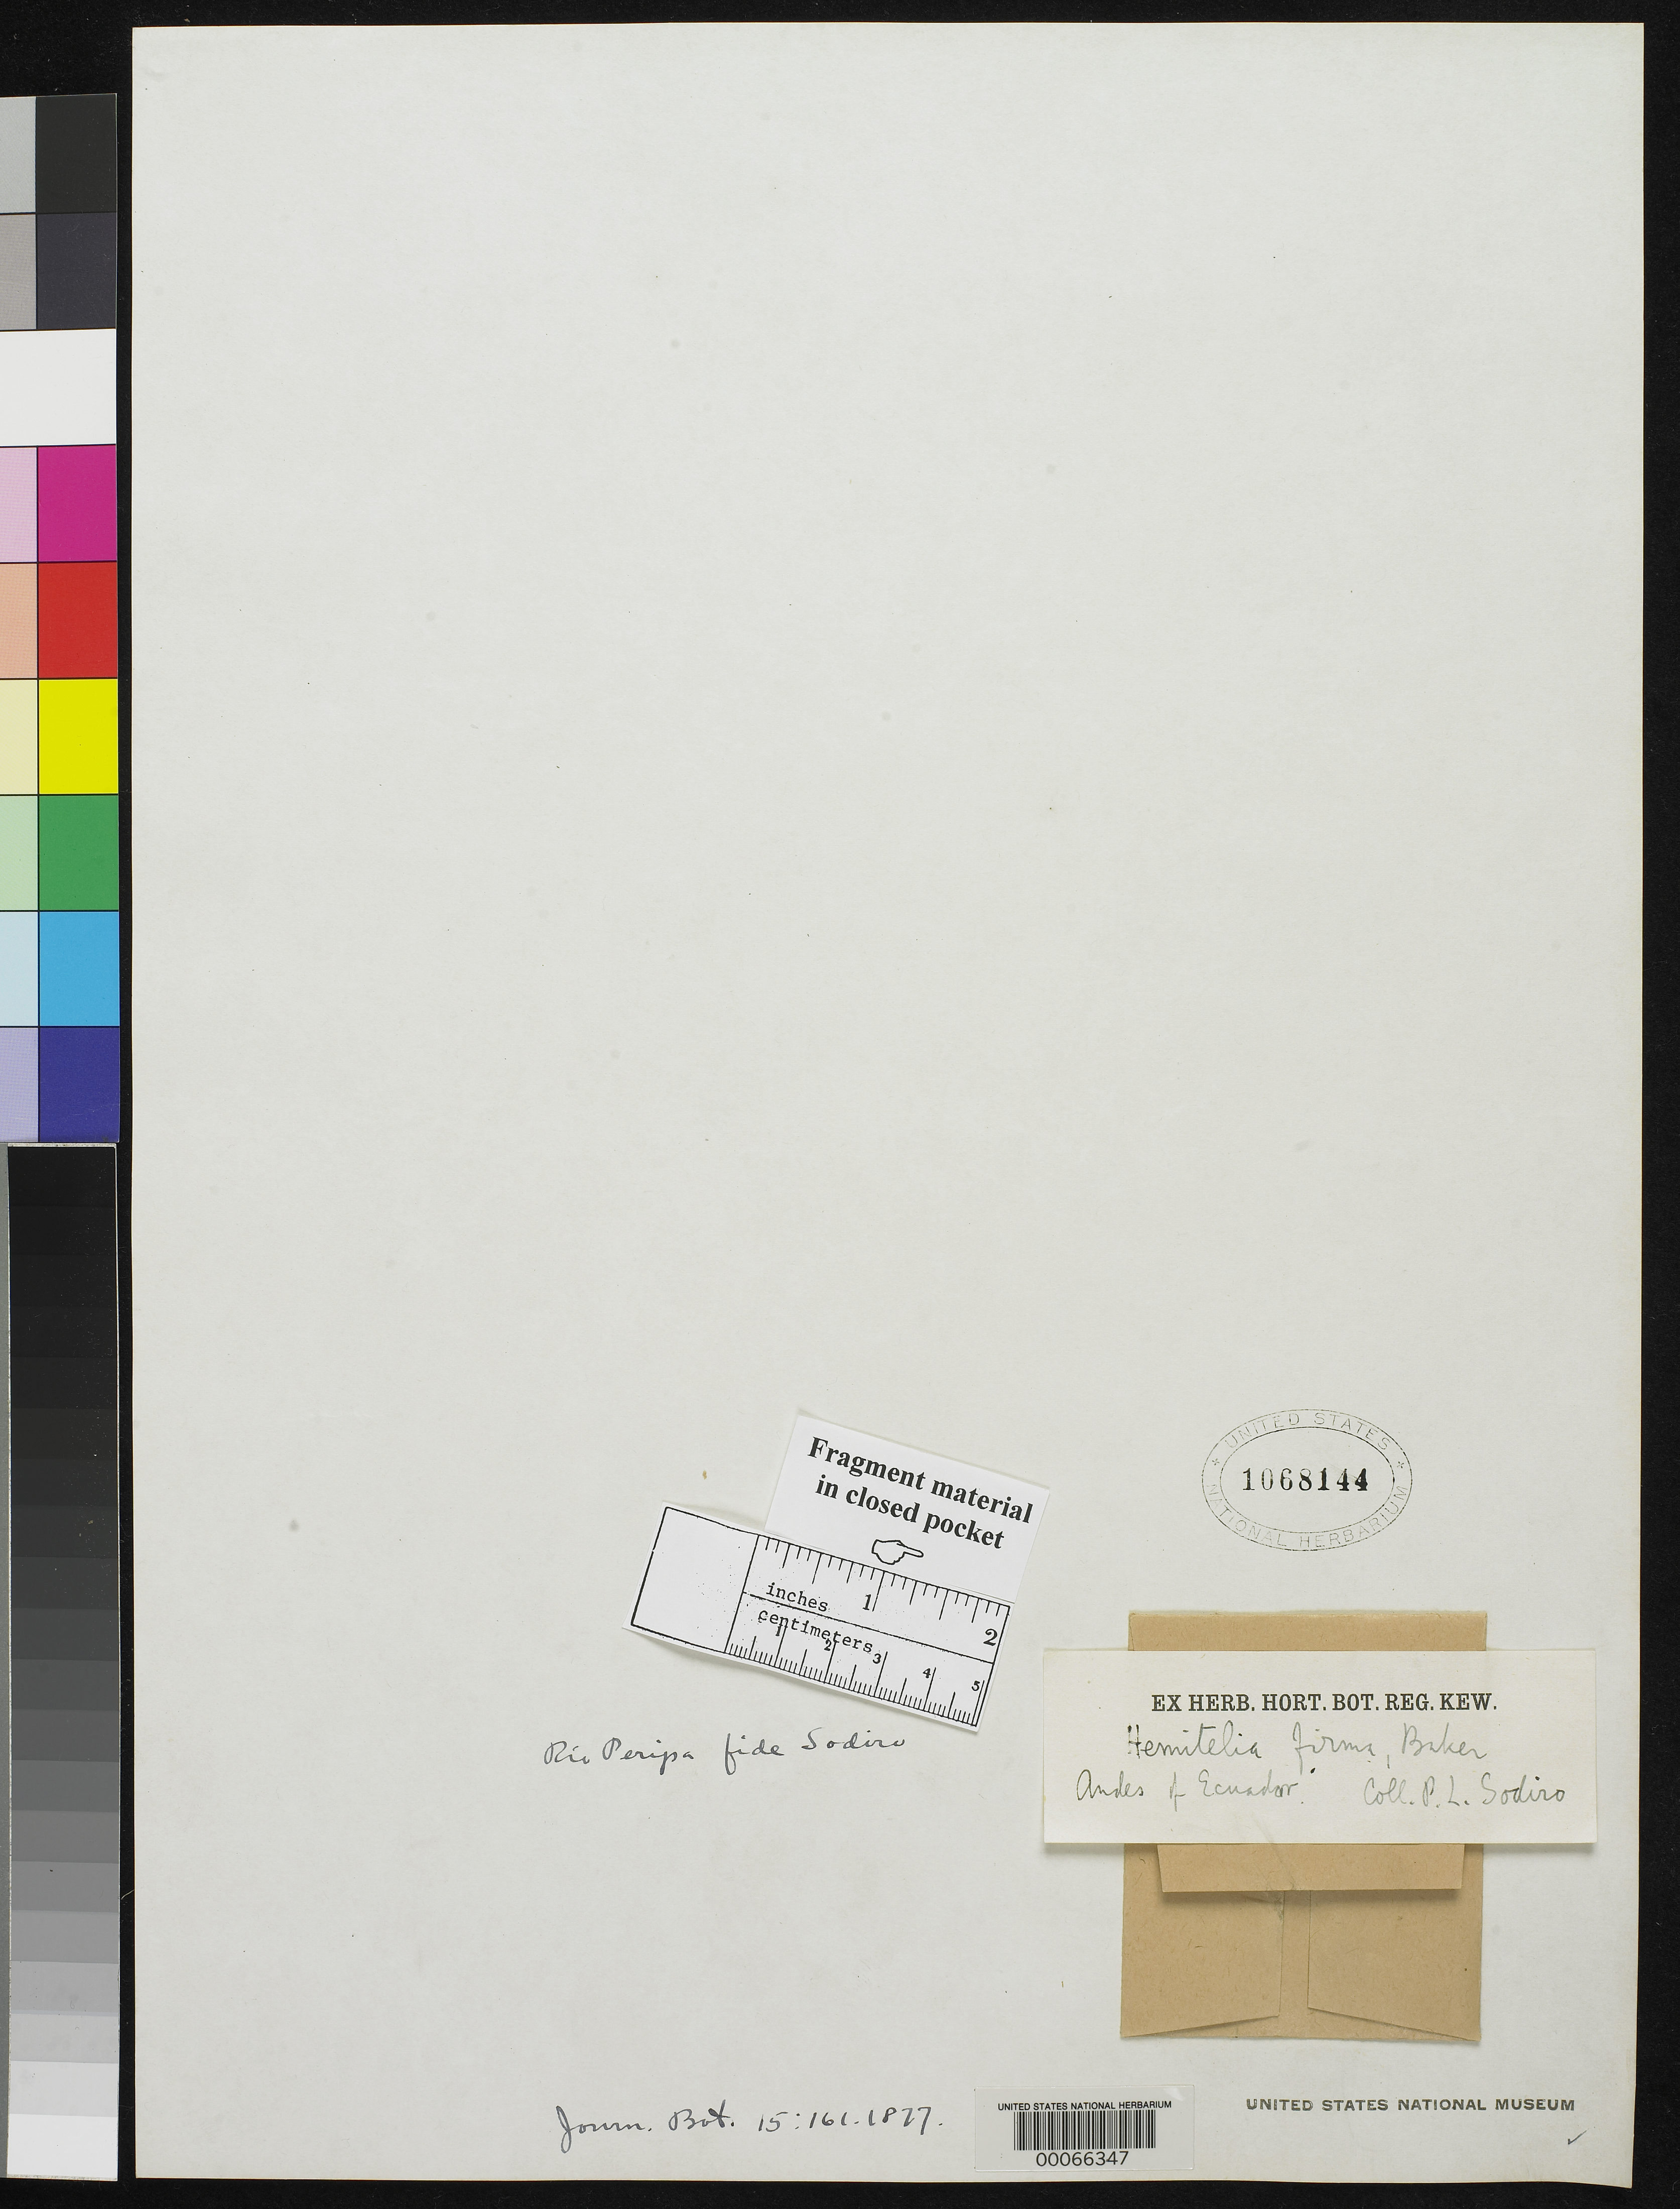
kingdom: Plantae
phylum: Tracheophyta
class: Polypodiopsida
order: Cyatheales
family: Cyatheaceae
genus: Hemitelia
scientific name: Hemitelia firma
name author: Baker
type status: Type Fragment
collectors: L. Sodiro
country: Ecuador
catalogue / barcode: US 1068144